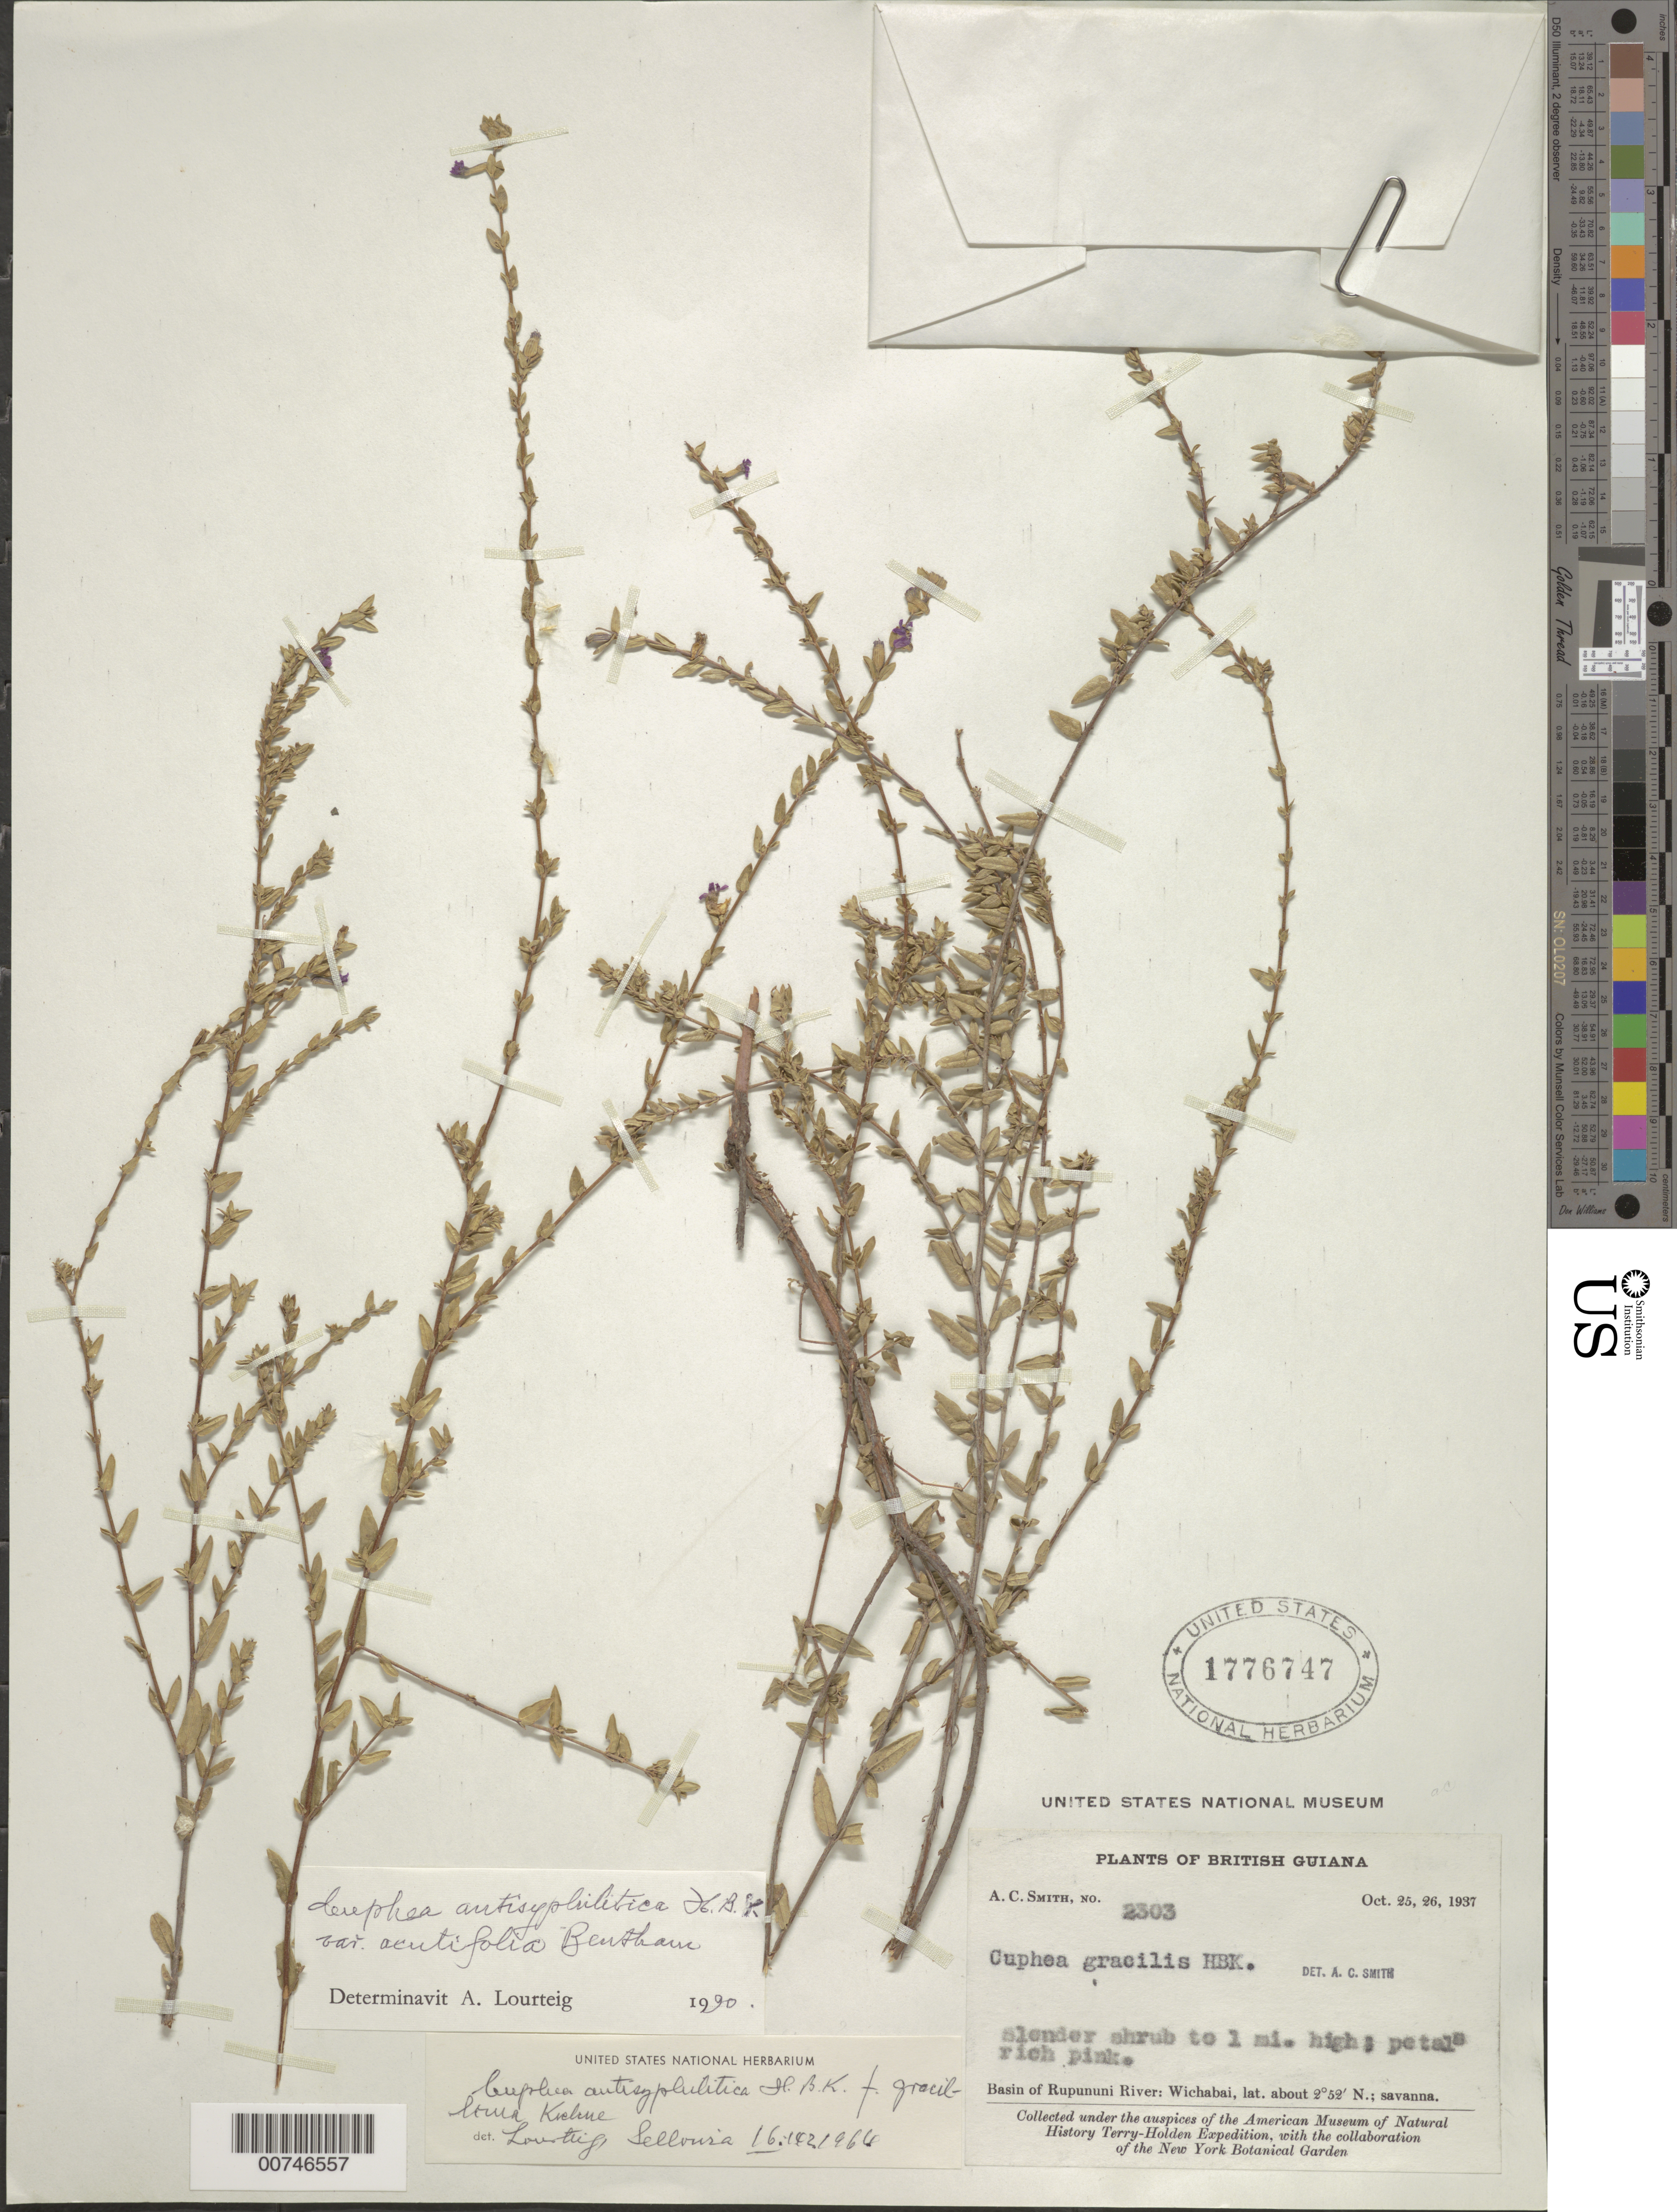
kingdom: Plantae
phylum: Tracheophyta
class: Magnoliopsida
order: Myrtales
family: Lythraceae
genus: Cuphea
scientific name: Cuphea antisyphilitica var. acutifolia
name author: Benth.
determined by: Lourteig, A.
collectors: A. C. Smith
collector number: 2303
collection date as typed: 25-Oct-37 to 26-Oct-37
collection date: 1937-10-25/1937-10-26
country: Guyana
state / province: U. Takutu-U. Essequibo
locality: Wichabai, Rupununi River basin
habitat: Savanna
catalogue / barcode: US 1776747